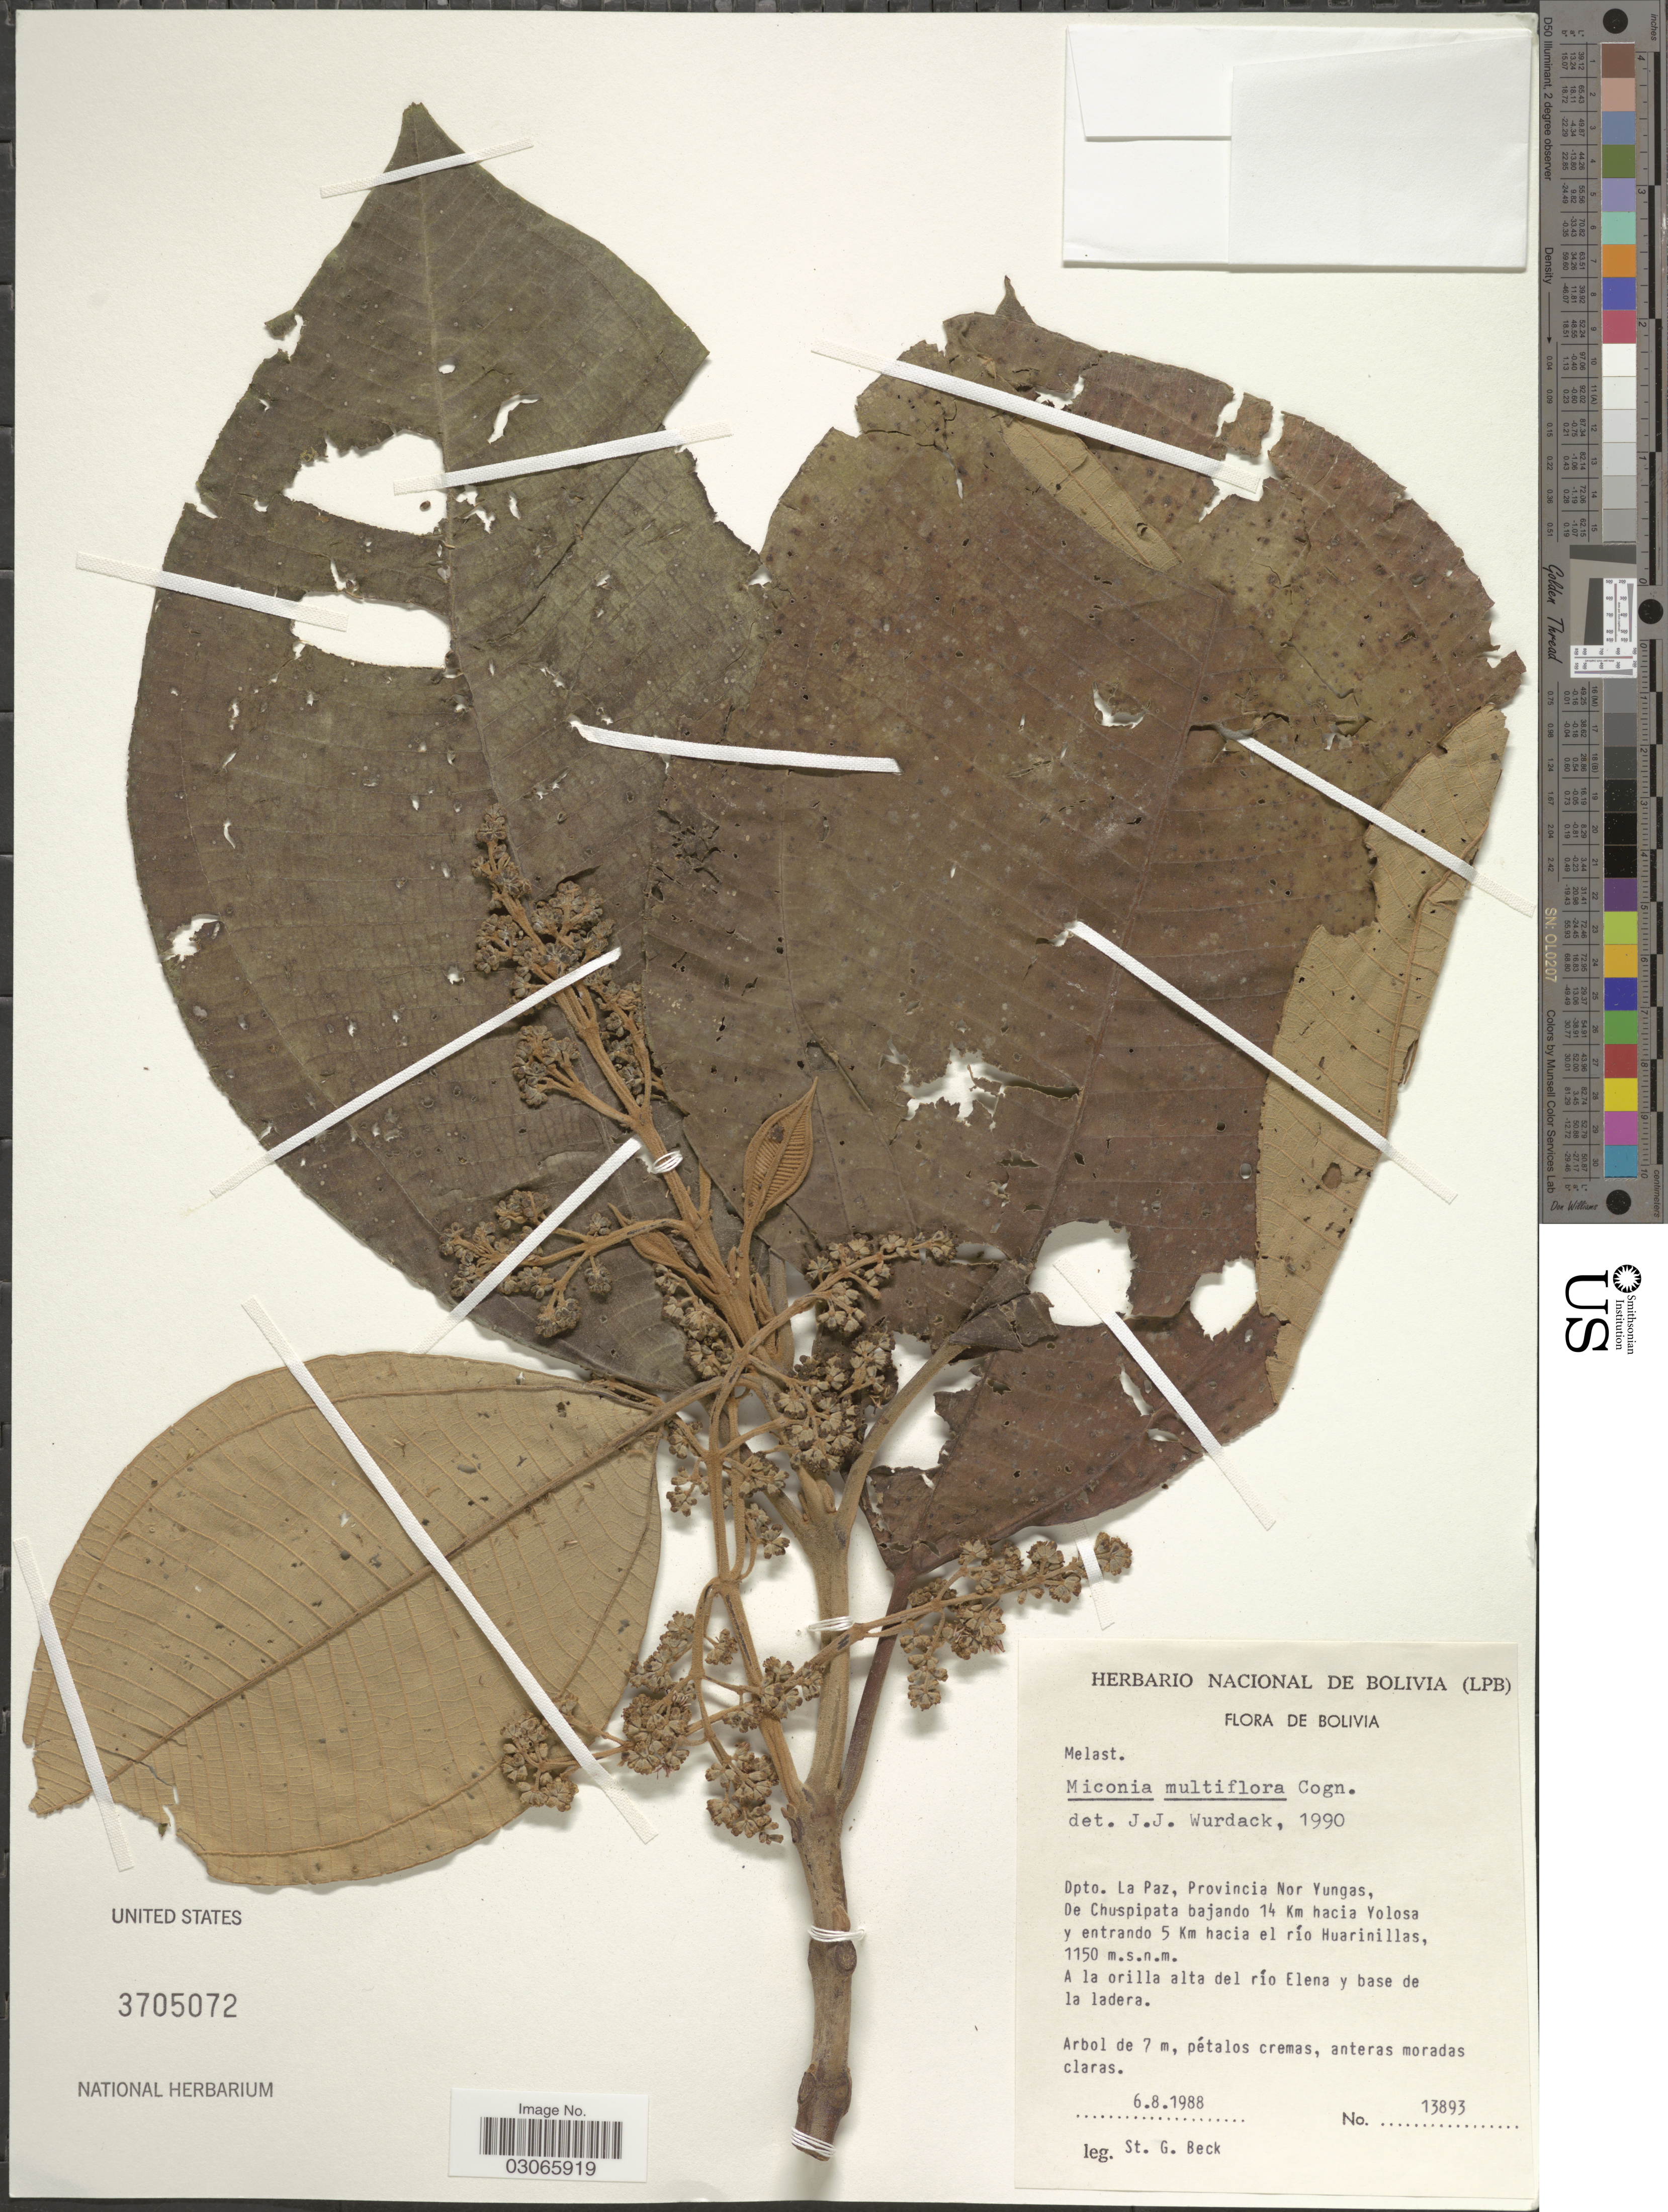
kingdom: Plantae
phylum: Tracheophyta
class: Magnoliopsida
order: Myrtales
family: Melastomataceae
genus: Miconia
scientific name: Miconia multiflora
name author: Cogn.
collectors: S. G. Beck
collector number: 13893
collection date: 1988-08-06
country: Bolivia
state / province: La Paz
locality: Dpto. La Paz, Provincia Nor Yungas, De Chuspipata bajando 14 Km hacia Yolosa y entrando 5 Km hacia el río Huarinillas. A la orilla alta del río Elena y base de la ladera.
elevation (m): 1150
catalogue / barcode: US 3705072